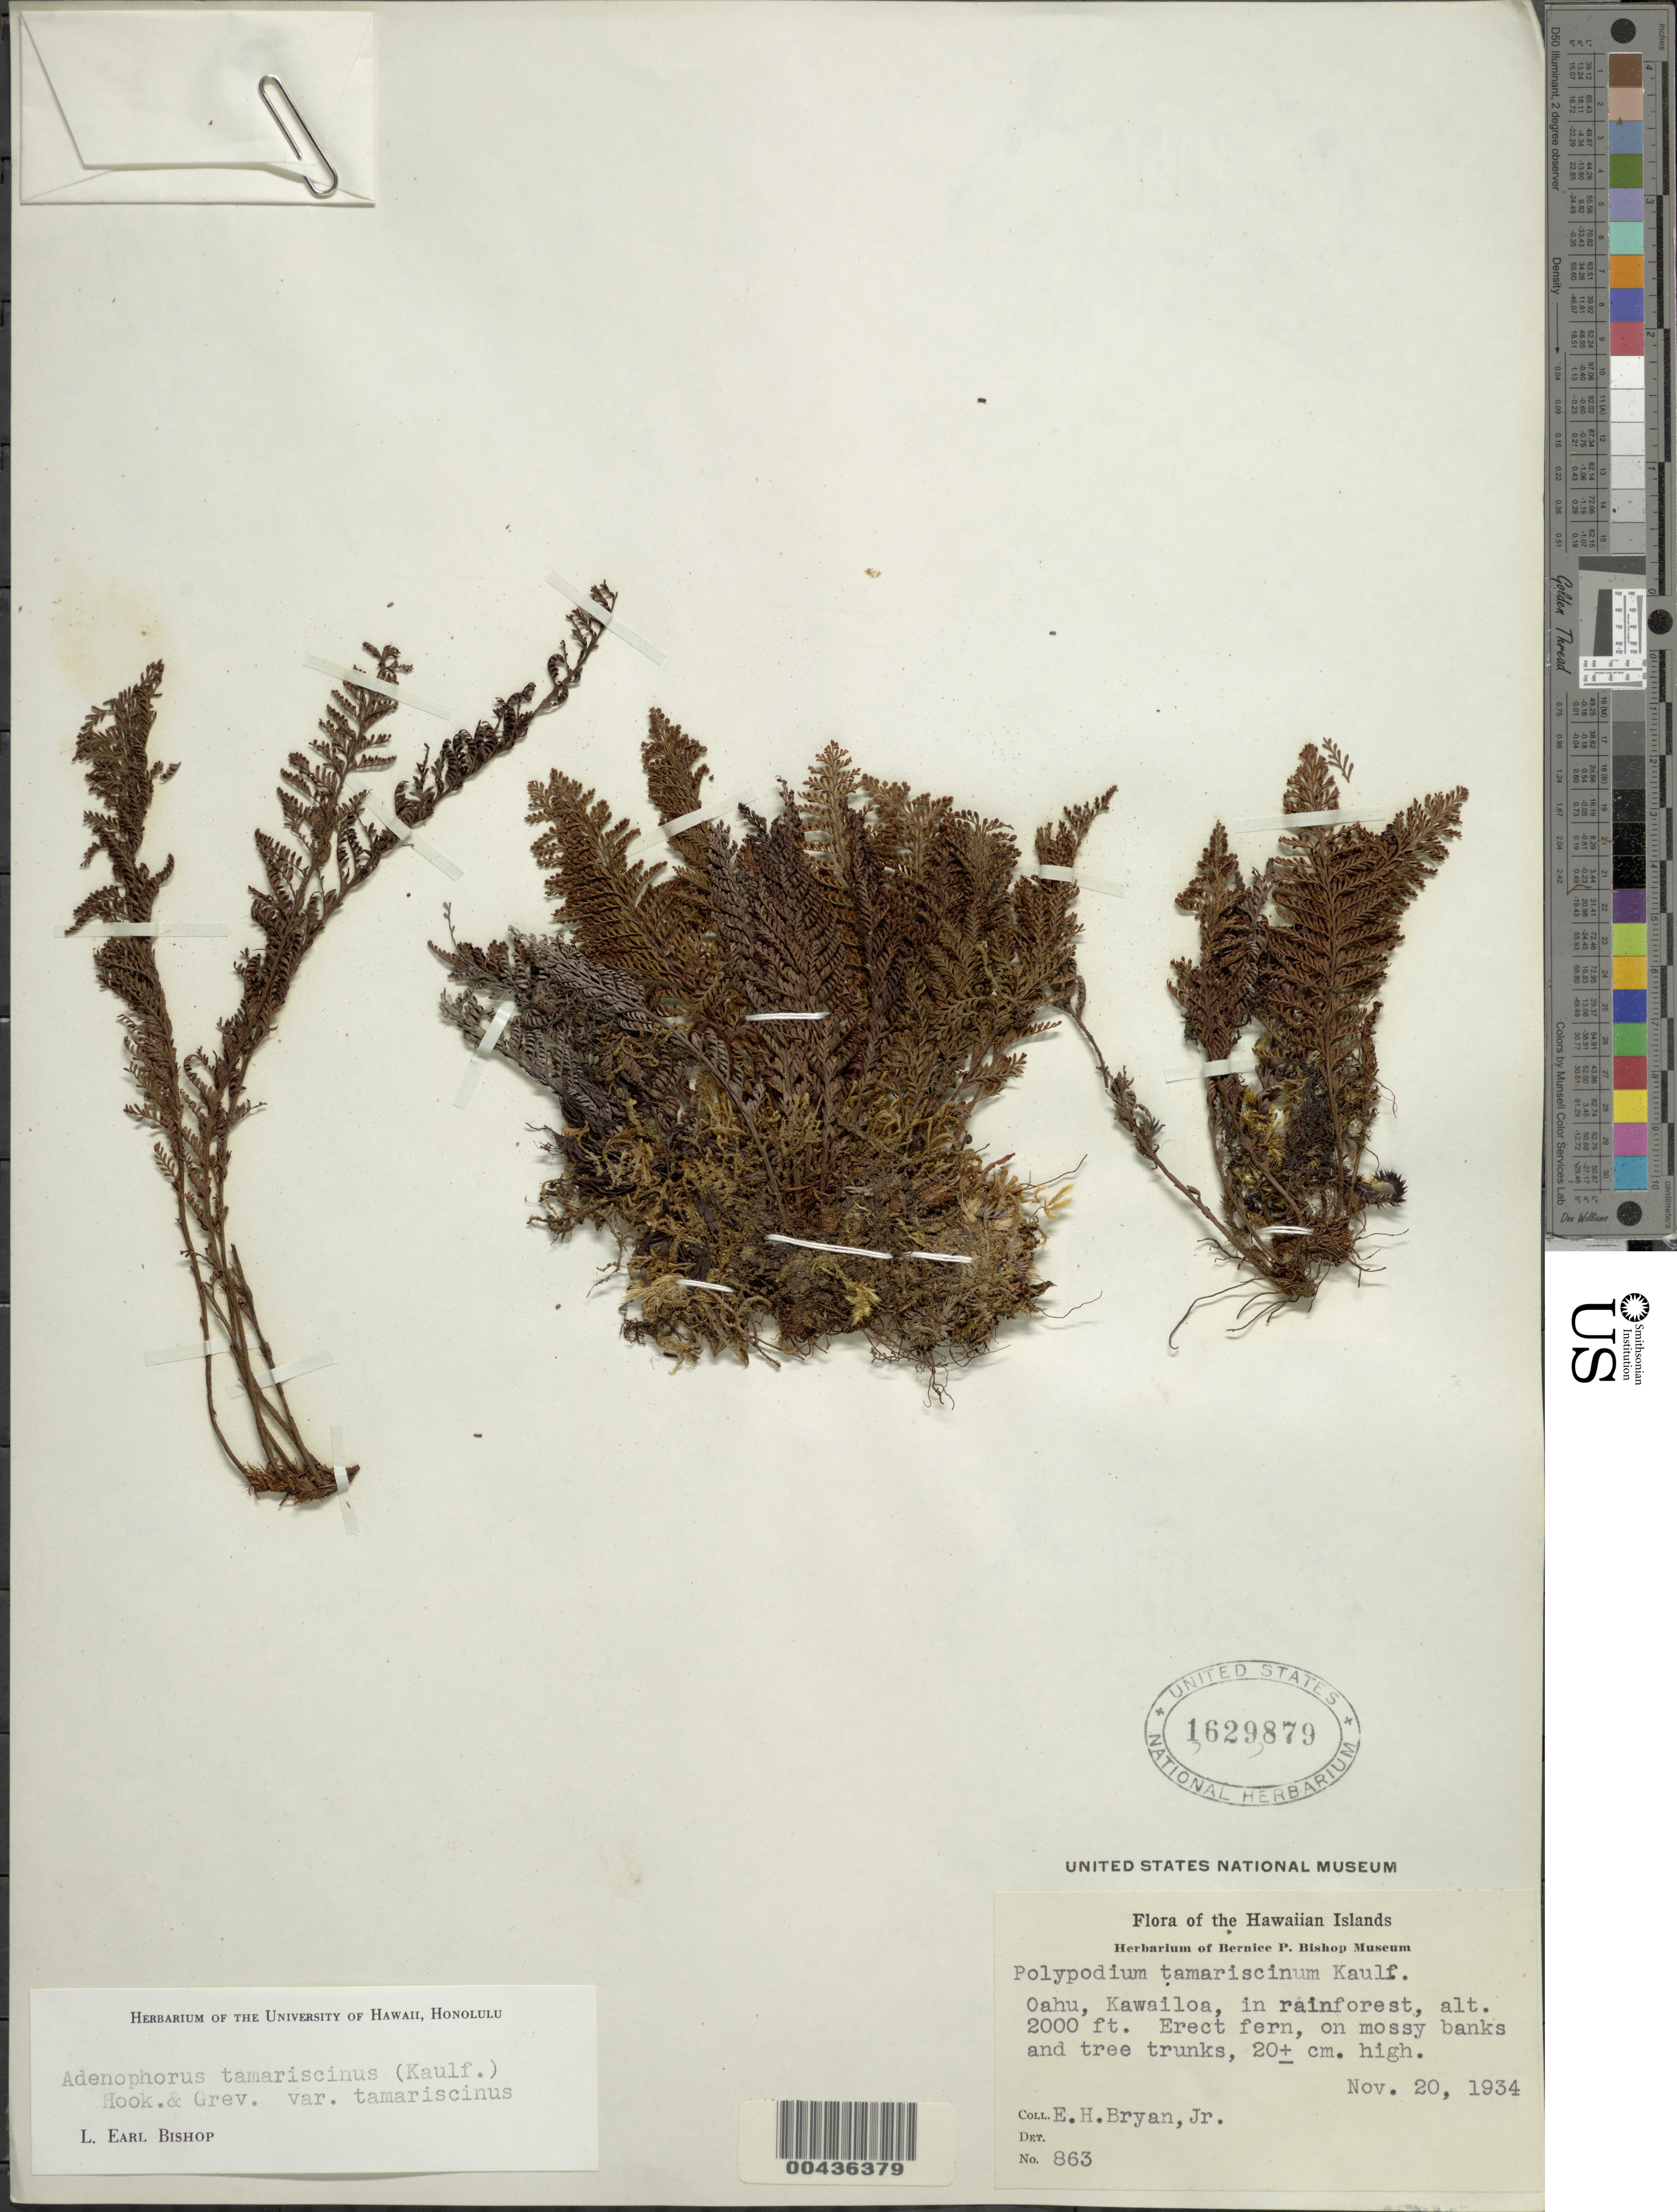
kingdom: Plantae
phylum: Tracheophyta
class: Polypodiopsida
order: Polypodiales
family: Polypodiaceae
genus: Adenophorus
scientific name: Adenophorus tamariscinus var. tamariscinus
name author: Hook. & Grev.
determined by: Bishop, L. E.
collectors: E. Bryan Jr.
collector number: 863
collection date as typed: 20 Nov 1934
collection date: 1934-11-20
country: United States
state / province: Hawaii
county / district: Honolulu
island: Oahu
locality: Kawailoa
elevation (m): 610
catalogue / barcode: US 1629879